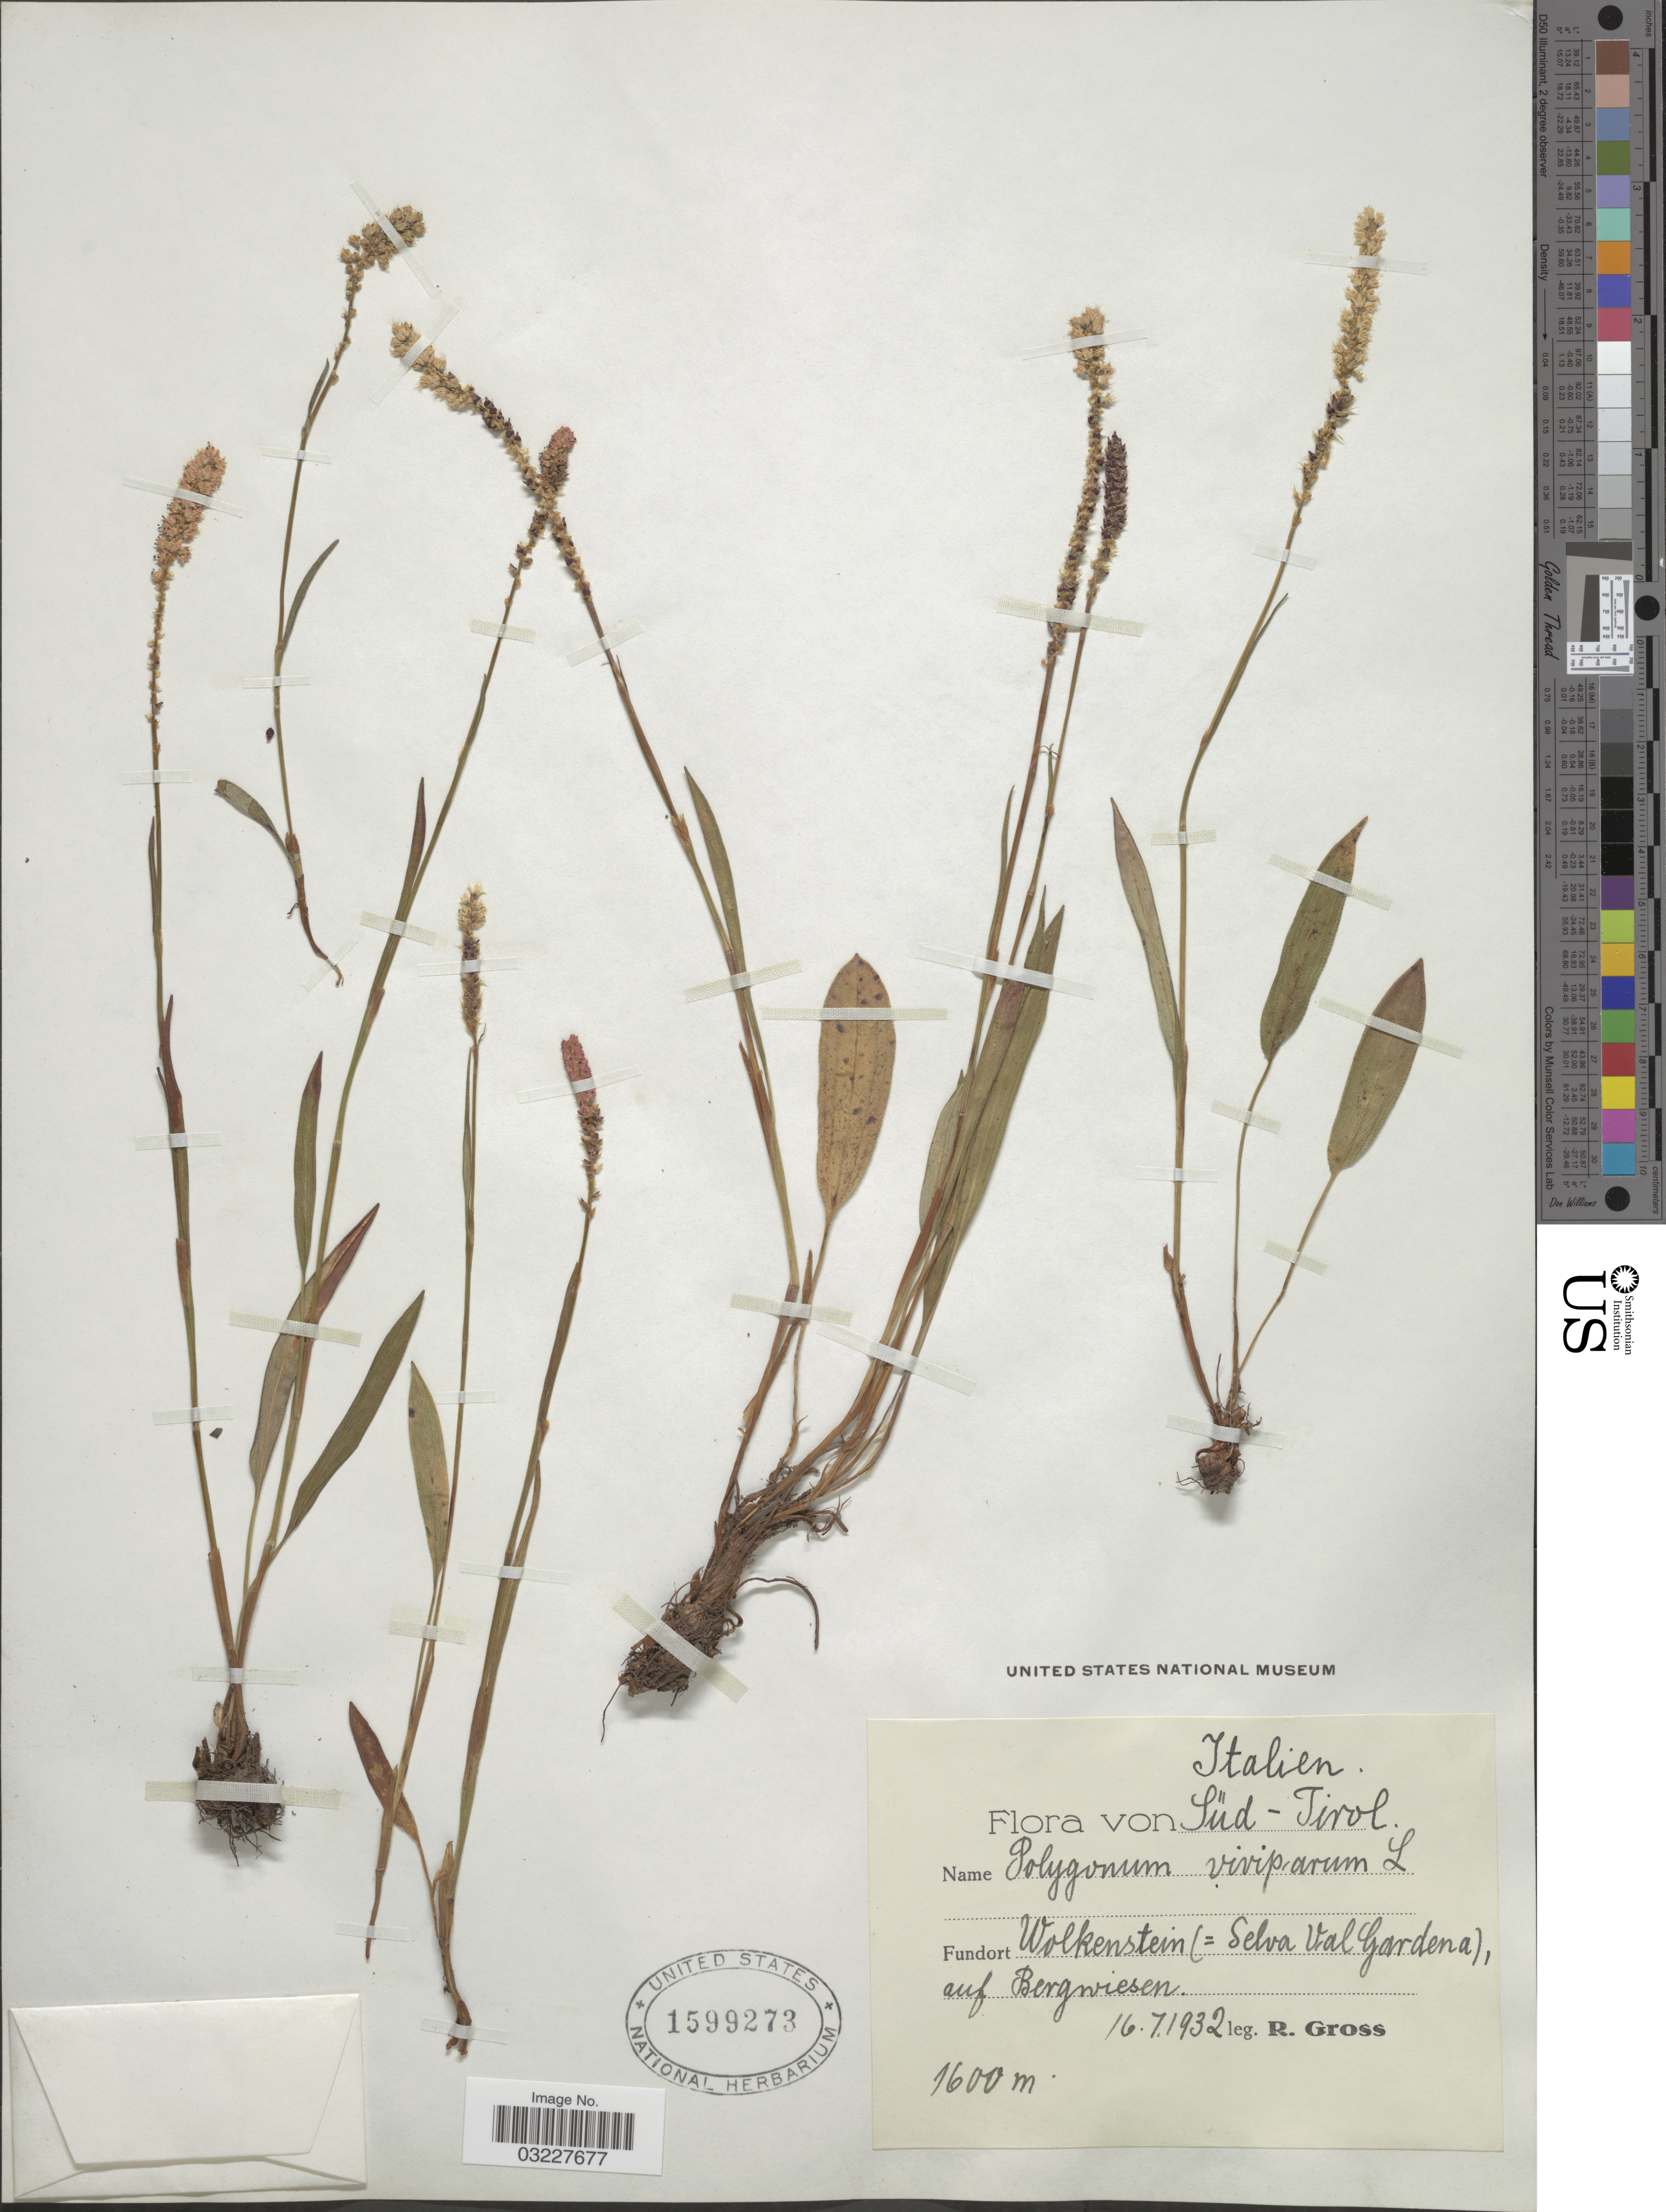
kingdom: Plantae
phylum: Tracheophyta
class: Magnoliopsida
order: Caryophyllales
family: Polygonaceae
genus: Bistorta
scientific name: Bistorta vivipara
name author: (L.) Delarbre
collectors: R. Gross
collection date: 1932-07-16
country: Italy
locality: Süd-Tirol. Wolkenstein (=Selva Val Gardena), auf Bergwiesen.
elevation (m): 1600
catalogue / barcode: US 1599273